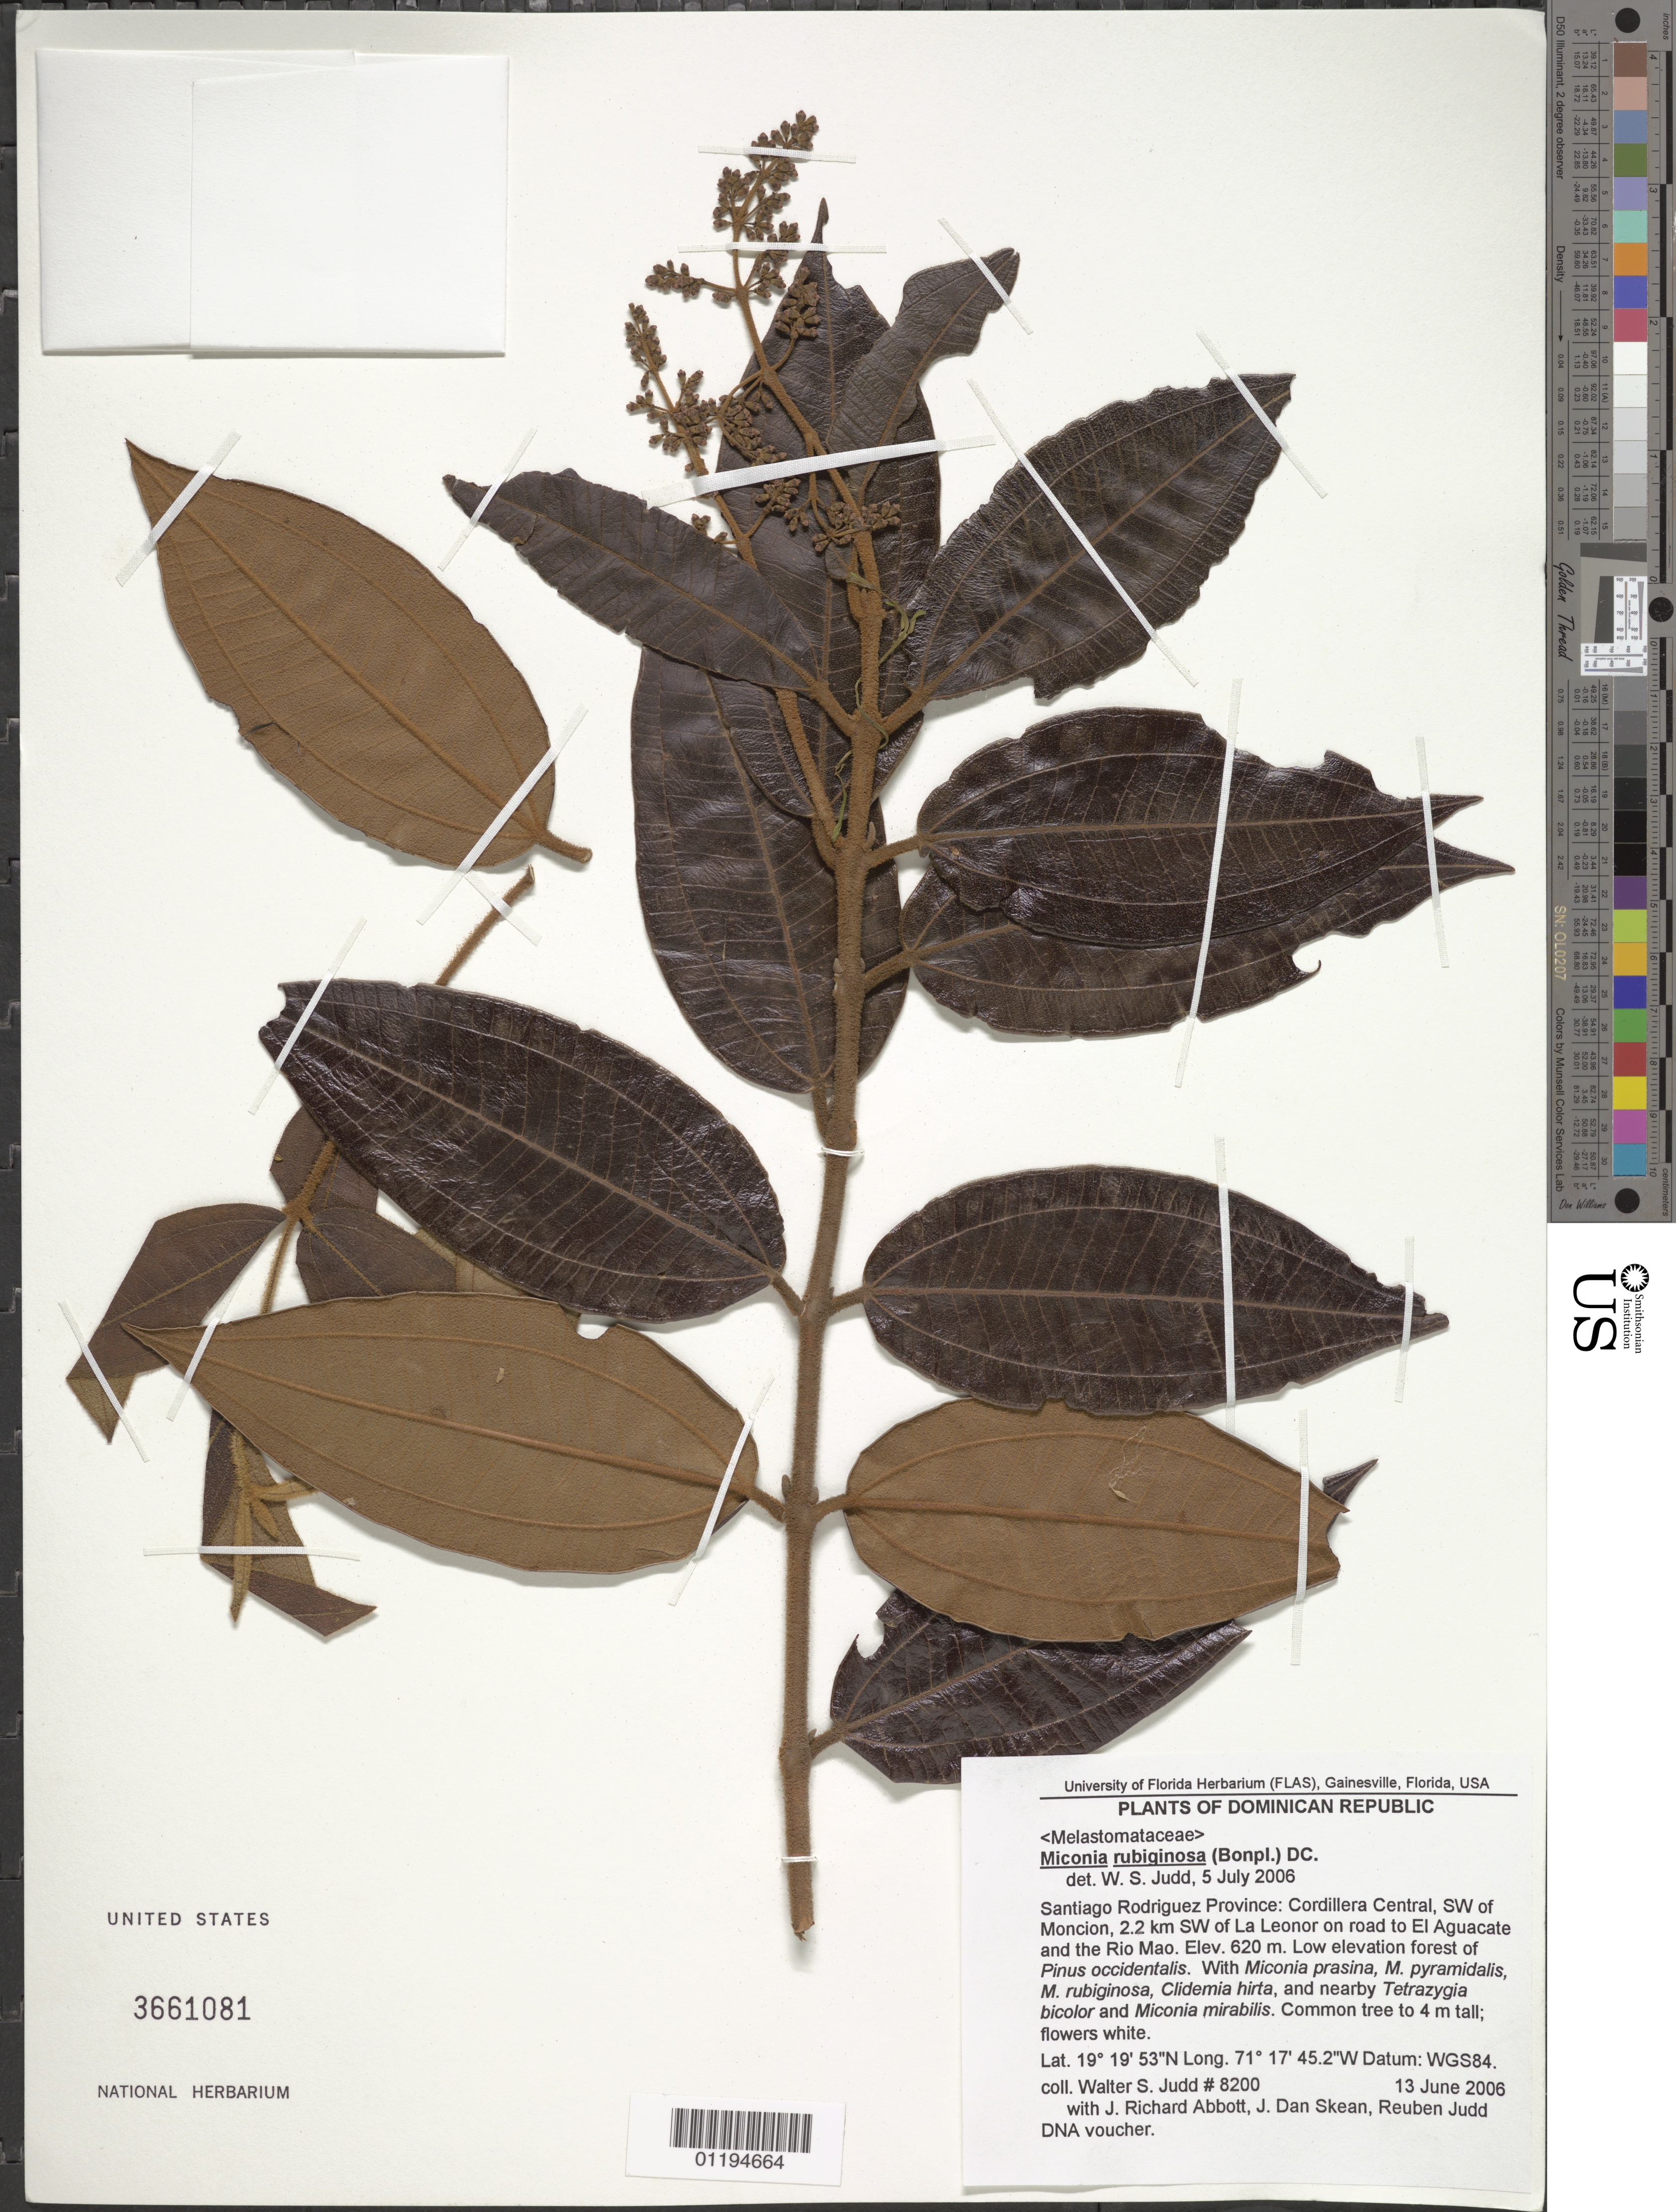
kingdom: Plantae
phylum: Tracheophyta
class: Magnoliopsida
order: Myrtales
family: Melastomataceae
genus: Miconia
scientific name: Miconia rubiginosa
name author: (Bonpl.) DC.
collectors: W. S. Judd, J. R. Abbott, J. Skean & R. Judd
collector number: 8200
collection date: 2006-06-13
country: Dominican Republic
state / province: Santiago Rodriguez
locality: SW of Moncion, 2.2km SW of La Leonor on rd. to El Aguacate and the Rio Mao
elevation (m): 620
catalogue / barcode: US 3661081